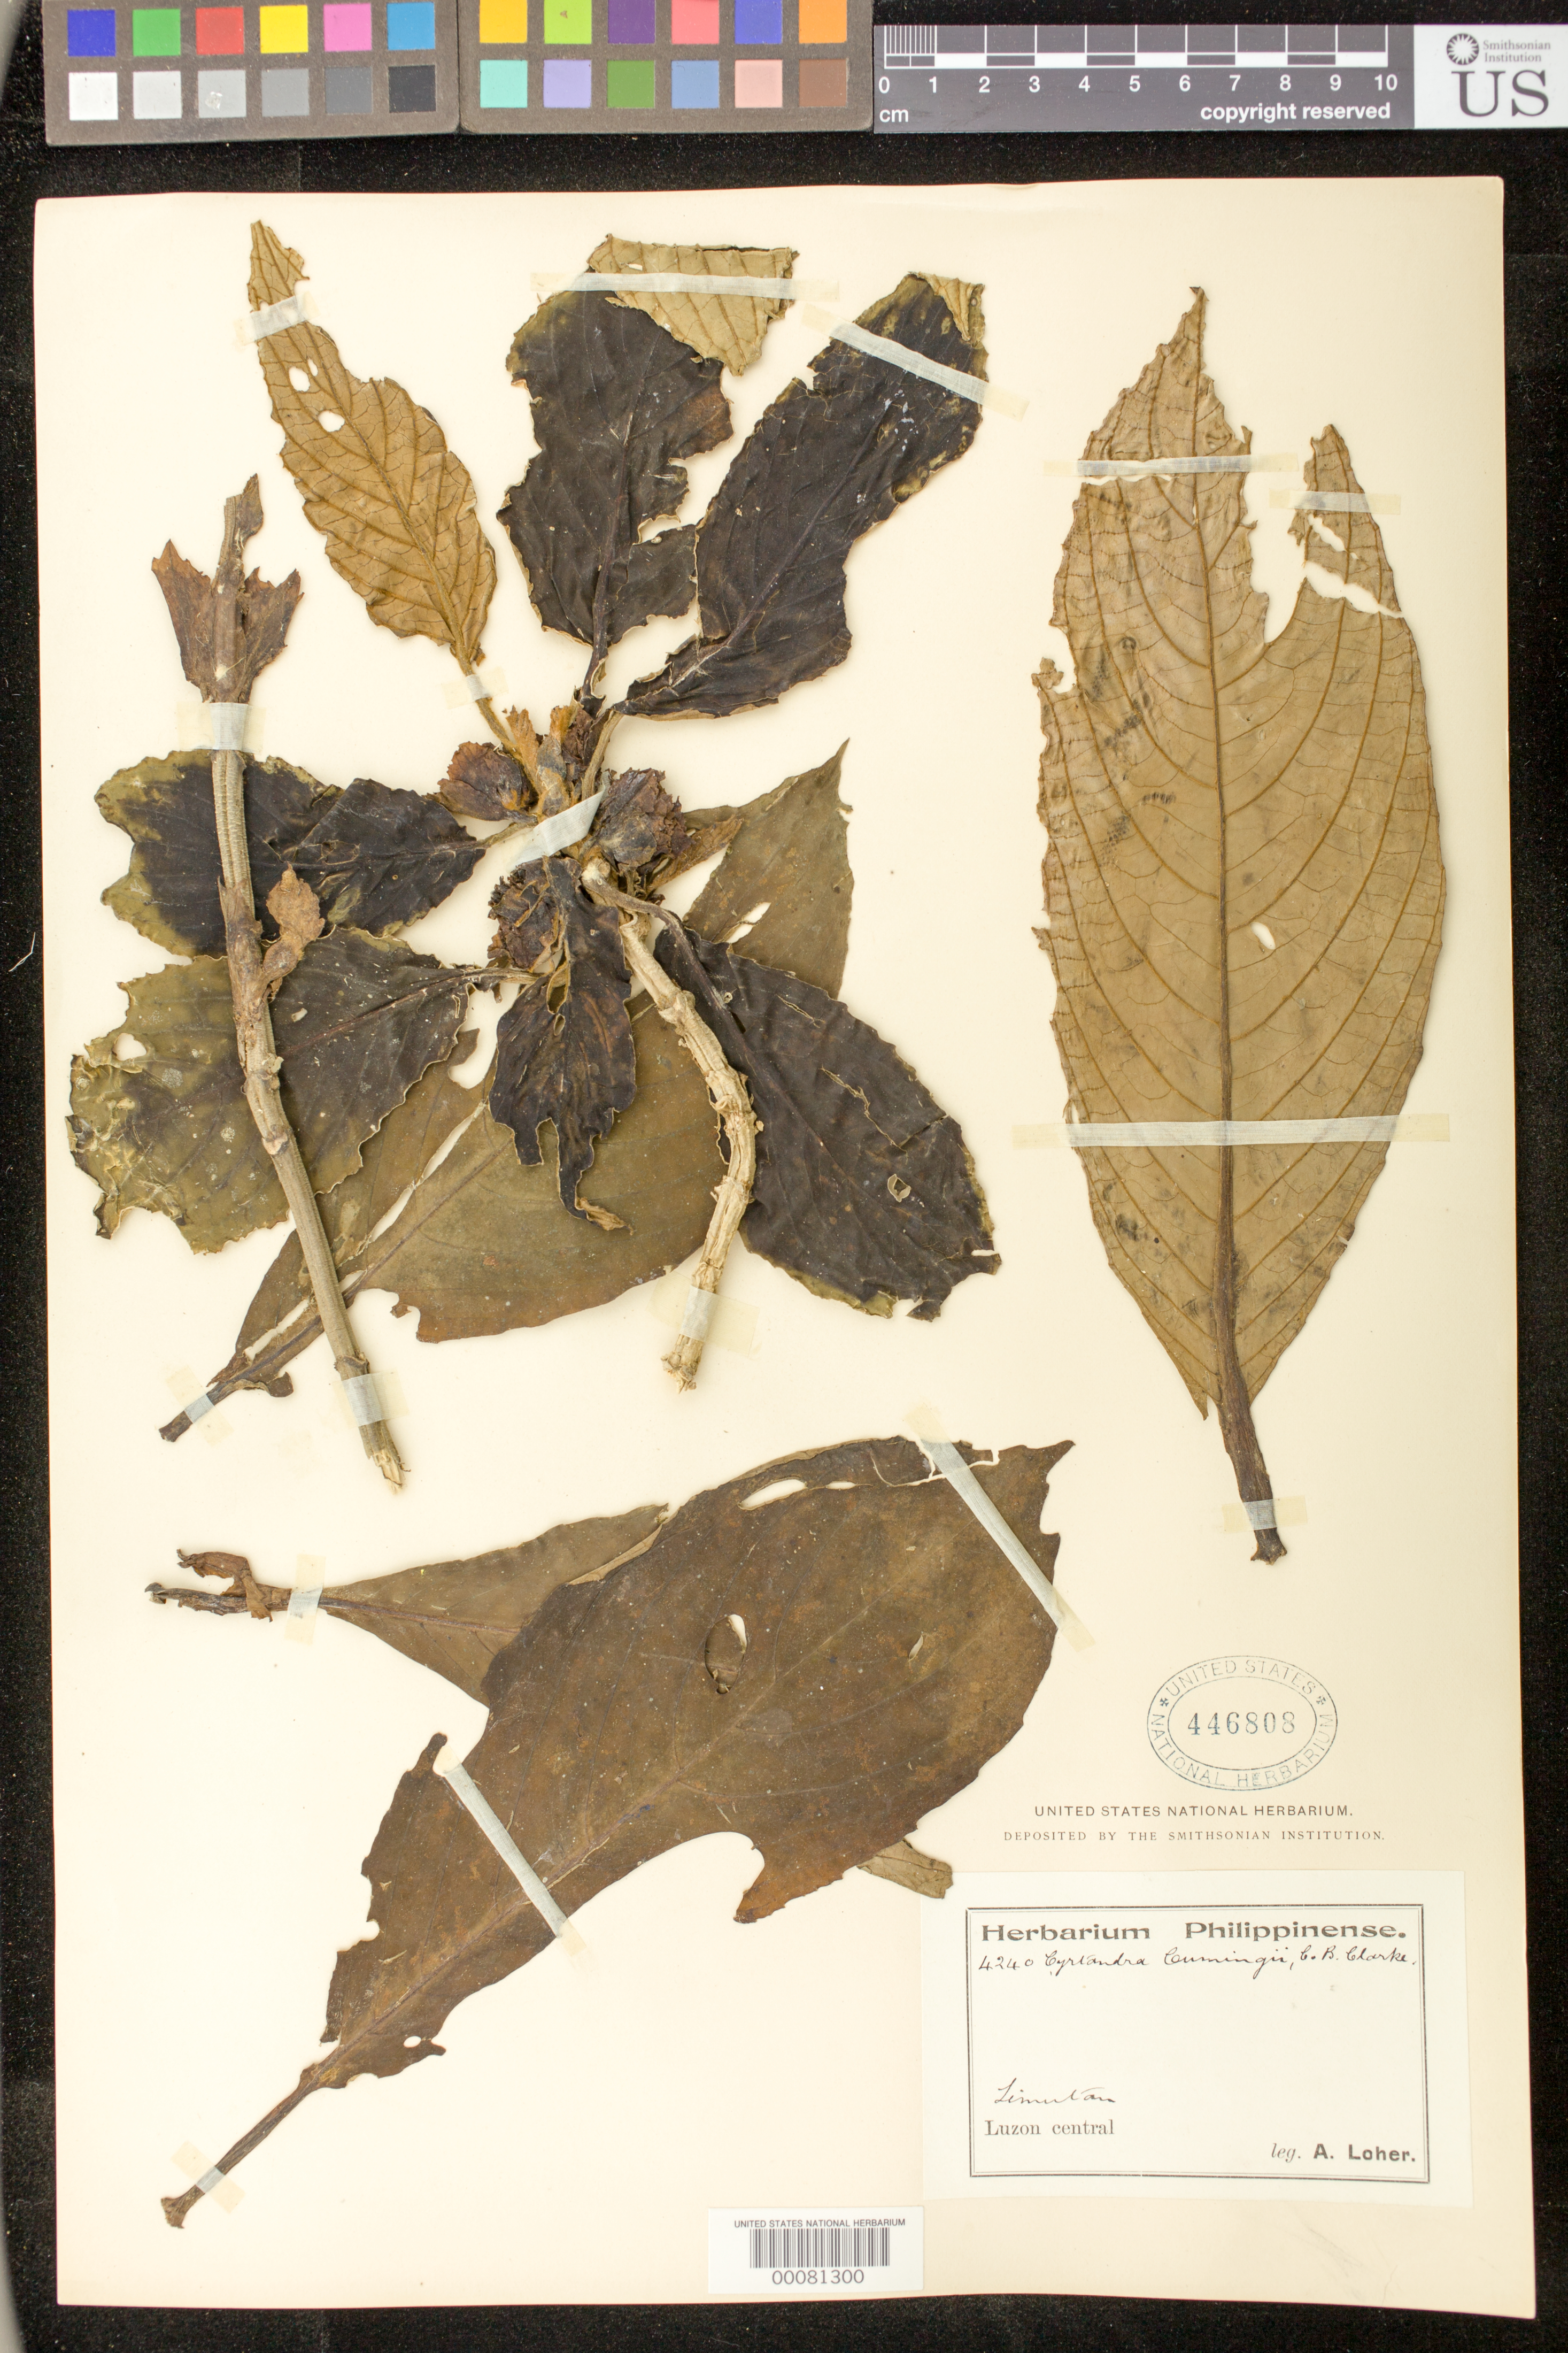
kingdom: Plantae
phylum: Tracheophyta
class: Magnoliopsida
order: Lamiales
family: Gesneriaceae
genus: Cyrtandra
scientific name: Cyrtandra cumingii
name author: C.B. Clarke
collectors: A. Loher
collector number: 4240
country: Philippines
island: Luzon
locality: Limutan, luzon central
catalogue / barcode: US 446808